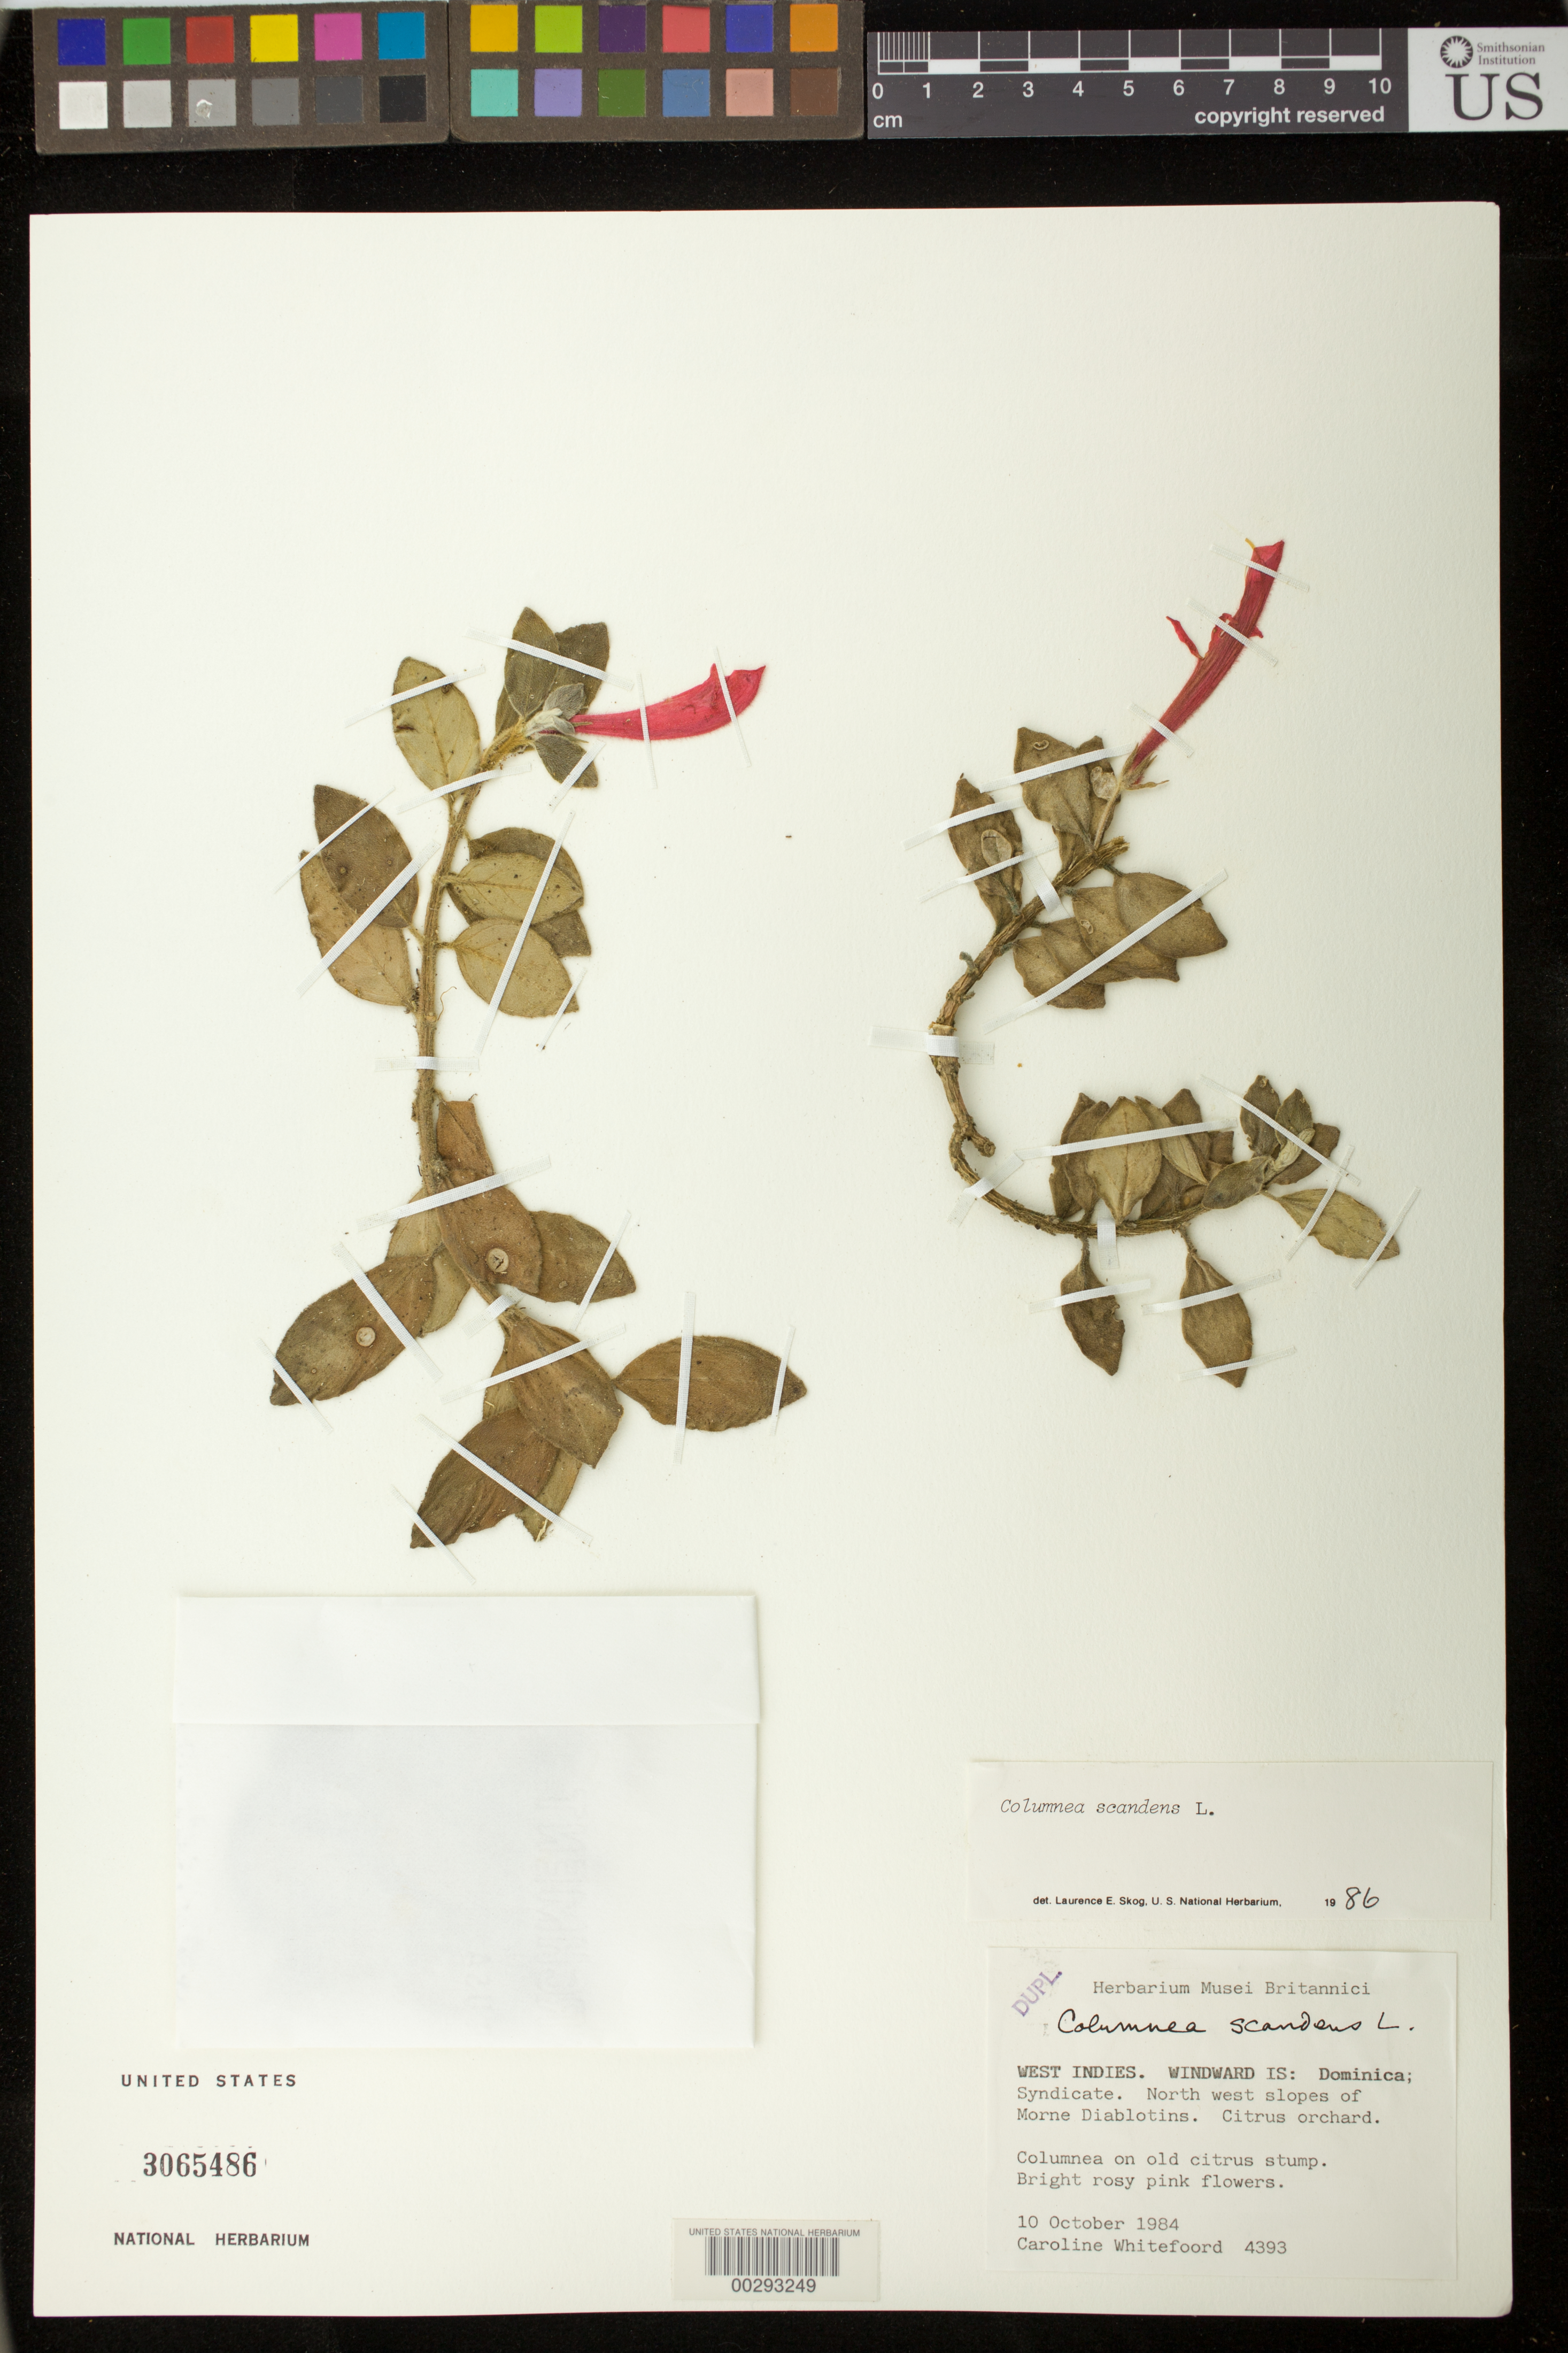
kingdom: Plantae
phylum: Tracheophyta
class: Magnoliopsida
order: Lamiales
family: Gesneriaceae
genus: Columnea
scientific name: Columnea scandens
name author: L.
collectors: C. Whitefoord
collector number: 4393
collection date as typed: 10 Oct 1984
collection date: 1984-10-10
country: Dominica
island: Dominica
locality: NW slopes of Morne Diablotins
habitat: Citrus stump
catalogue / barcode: US 3065486